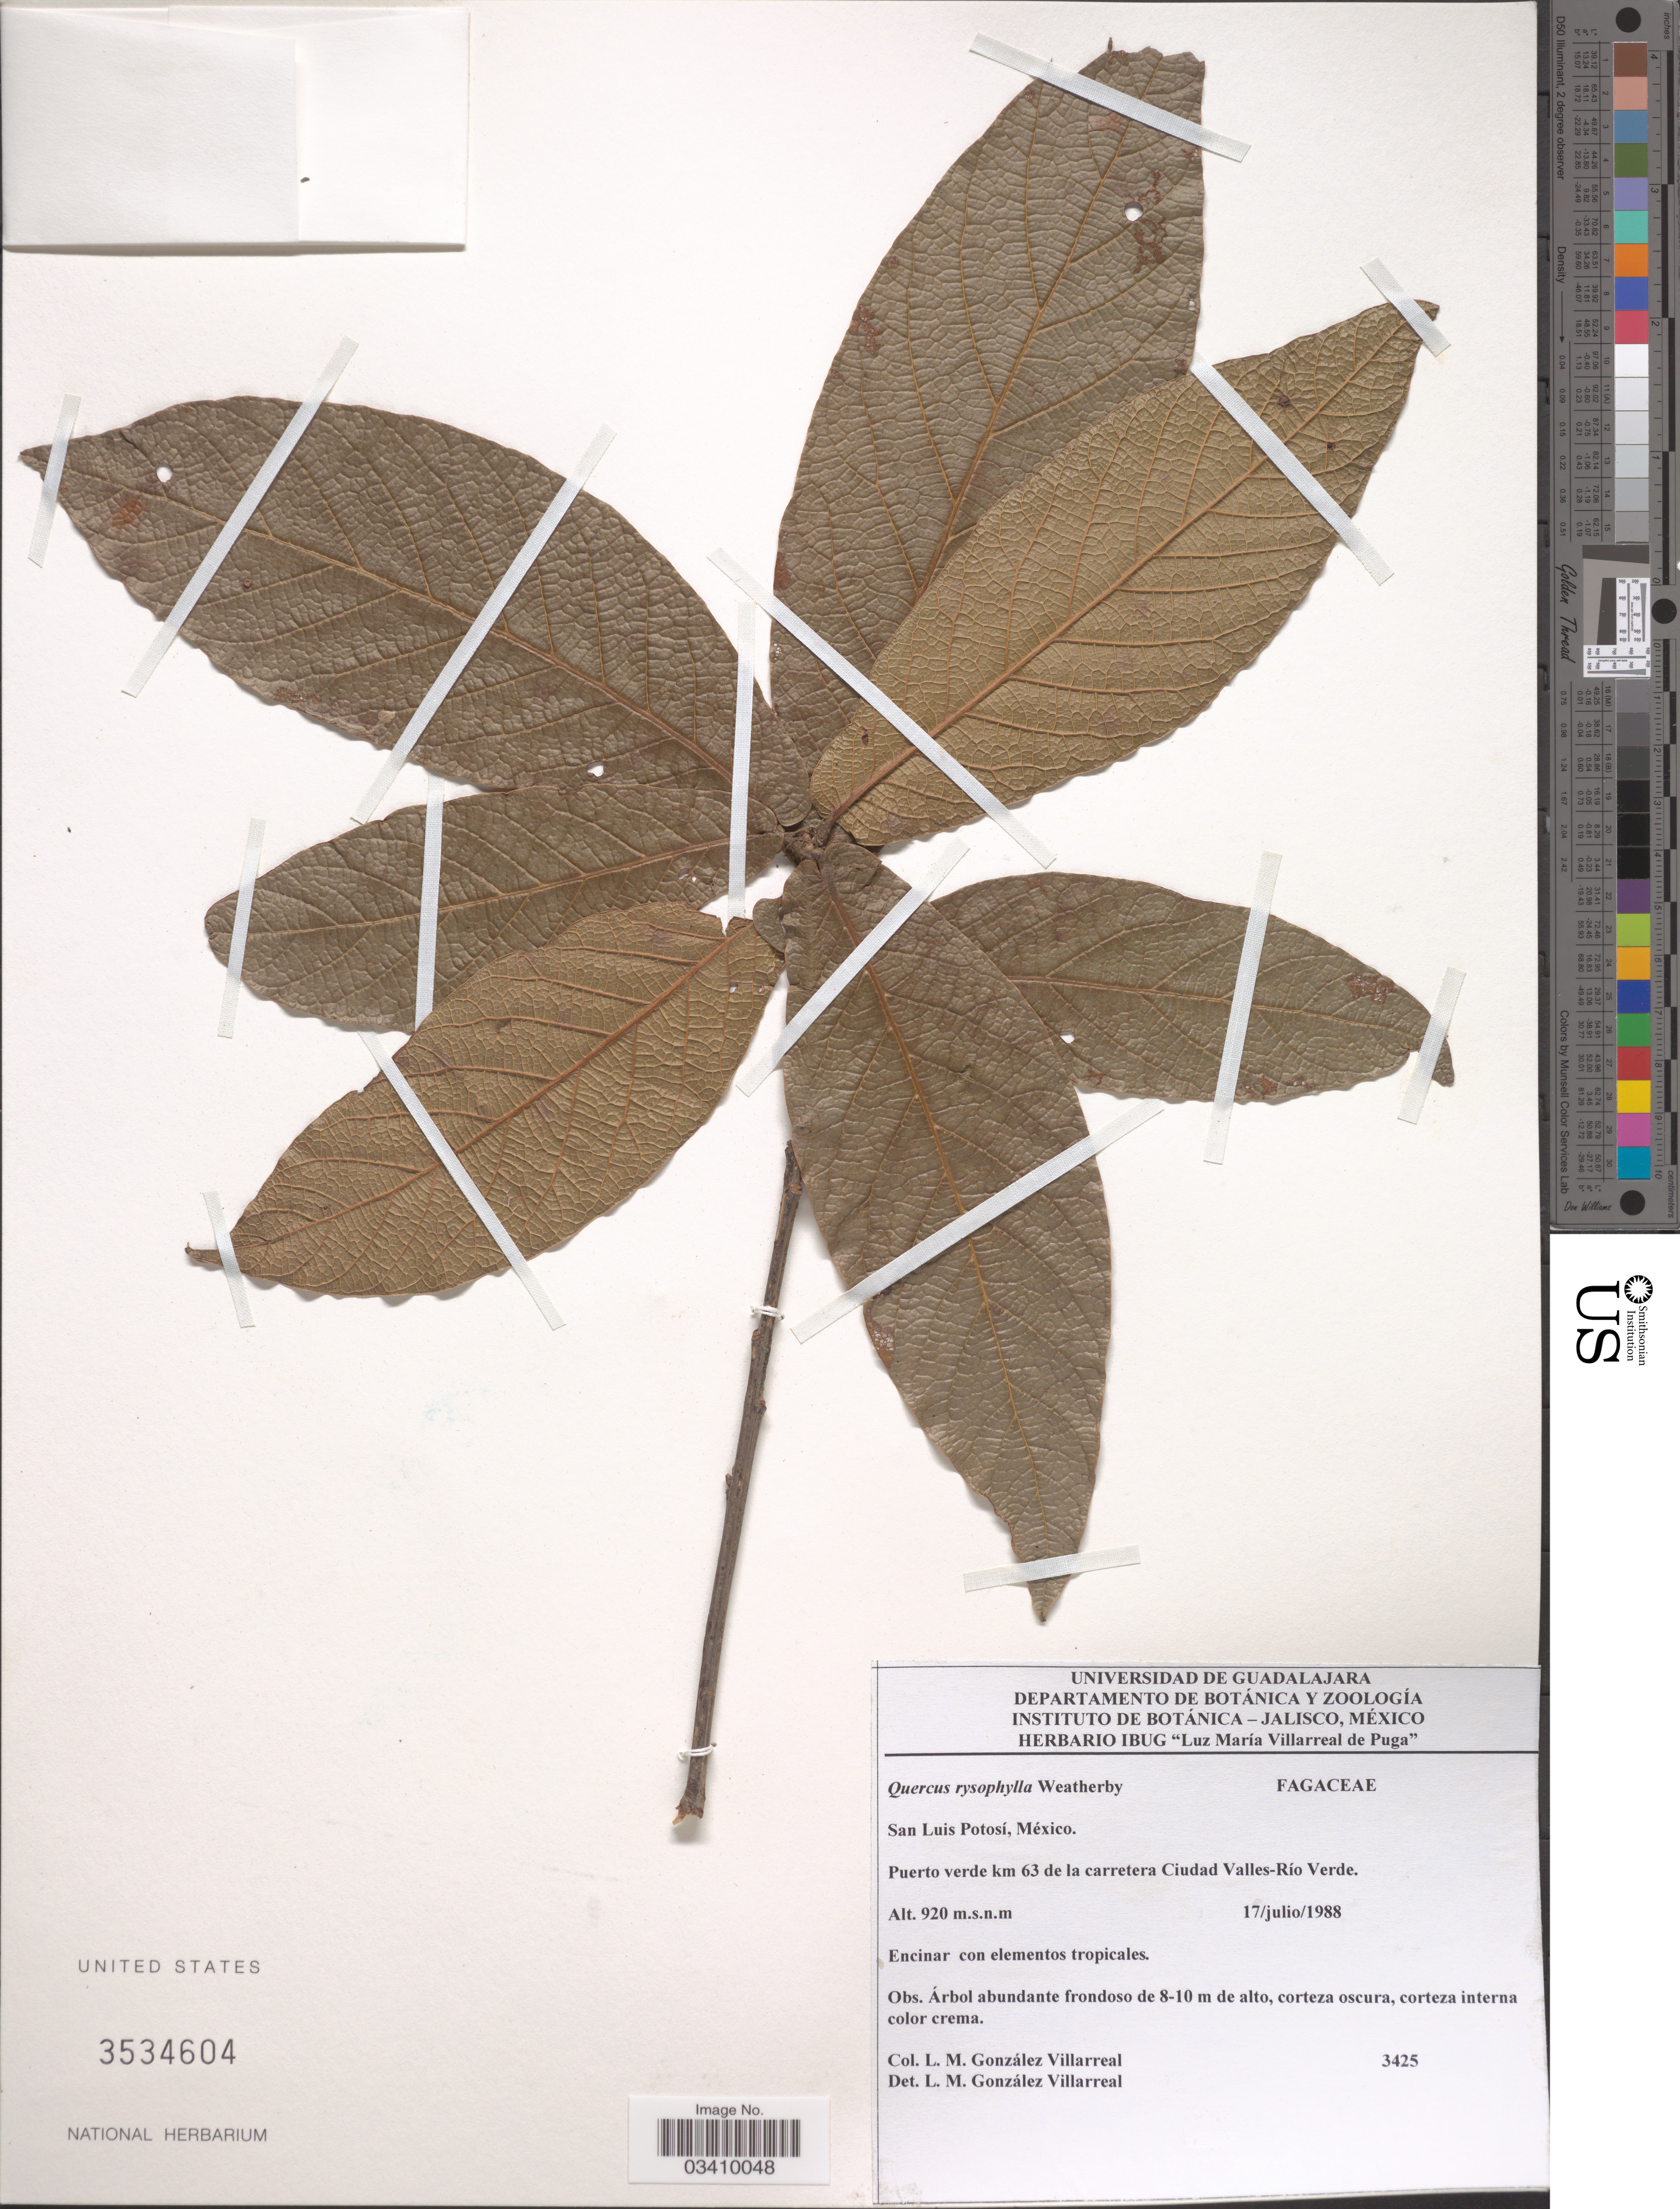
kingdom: Plantae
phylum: Tracheophyta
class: Magnoliopsida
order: Fagales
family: Fagaceae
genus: Quercus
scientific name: Quercus rysophylla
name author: Weath.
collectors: L. M. González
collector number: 3425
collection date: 1988-07-17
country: Mexico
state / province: San Luis Potosí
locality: Puerto verde km 63 de la carretera Ciudad Valles-Río Verde.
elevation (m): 920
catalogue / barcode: US 3534604